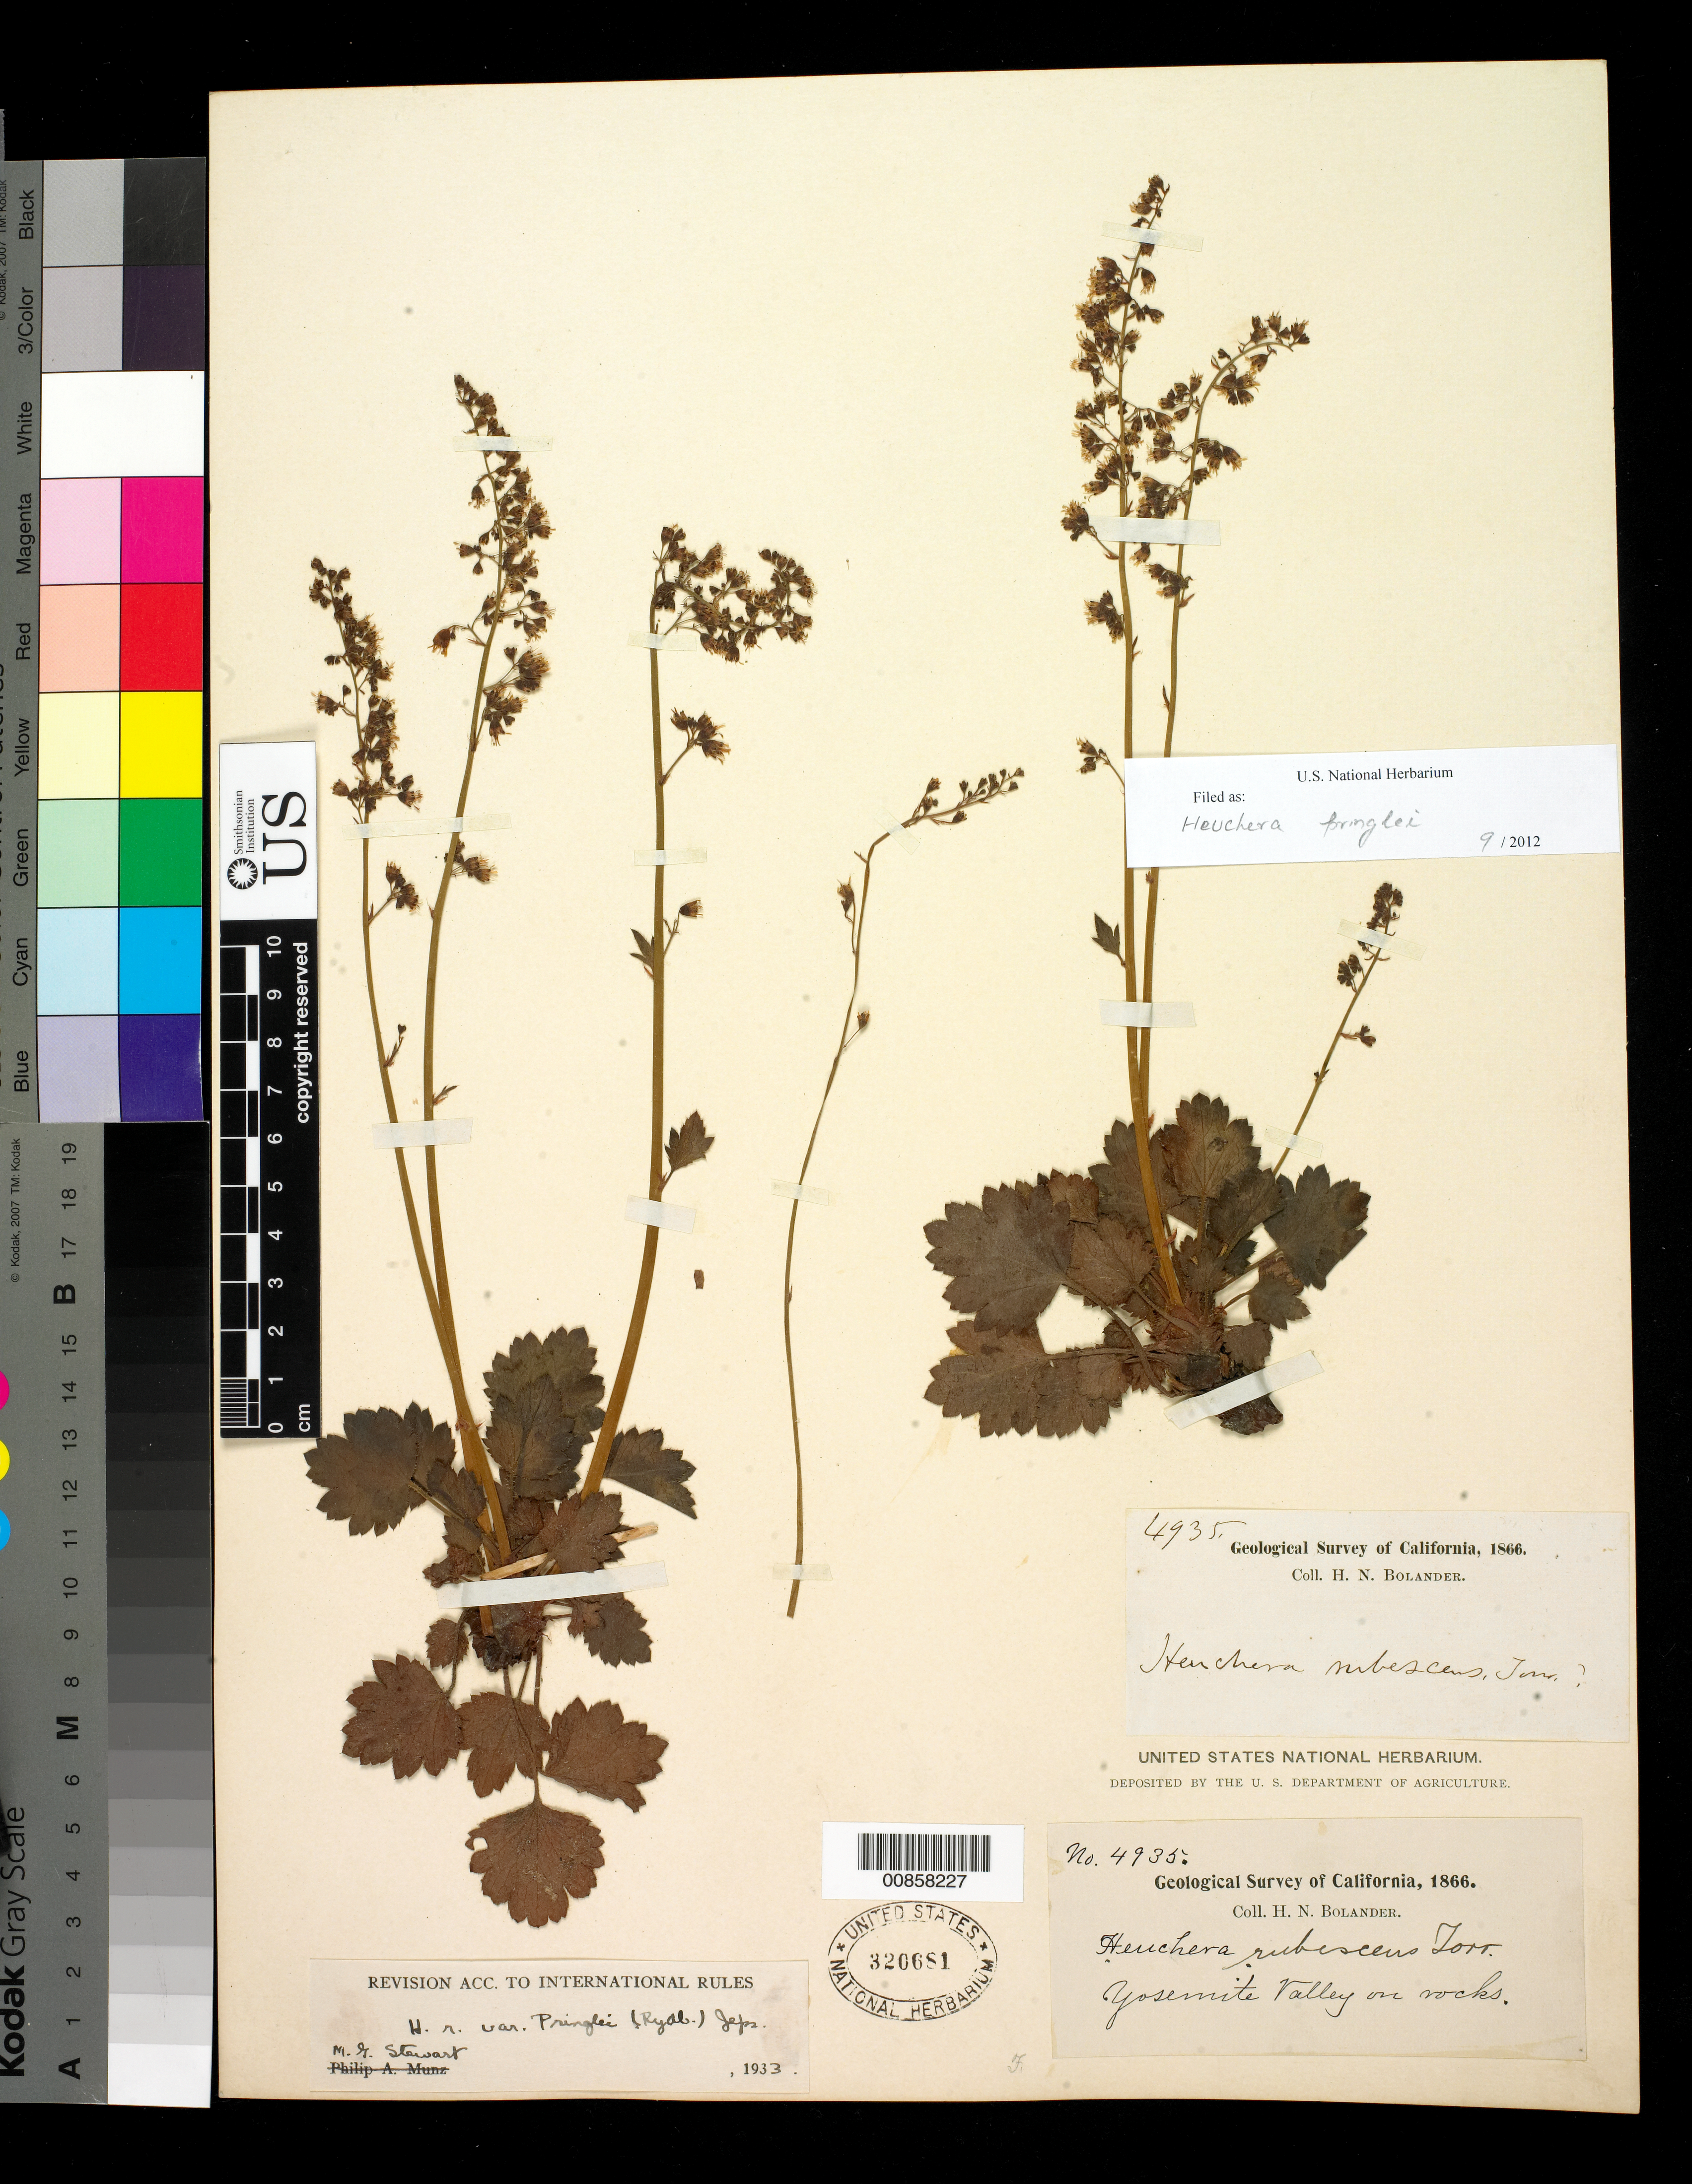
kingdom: Plantae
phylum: Tracheophyta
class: Magnoliopsida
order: Saxifragales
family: Saxifragaceae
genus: Heuchera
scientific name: Heuchera pringlei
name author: Rydb.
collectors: H. Bolander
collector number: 4935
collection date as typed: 1866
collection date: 1866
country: United States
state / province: California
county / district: Mariposa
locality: Yosemite Valley on rocks.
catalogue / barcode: US 320681